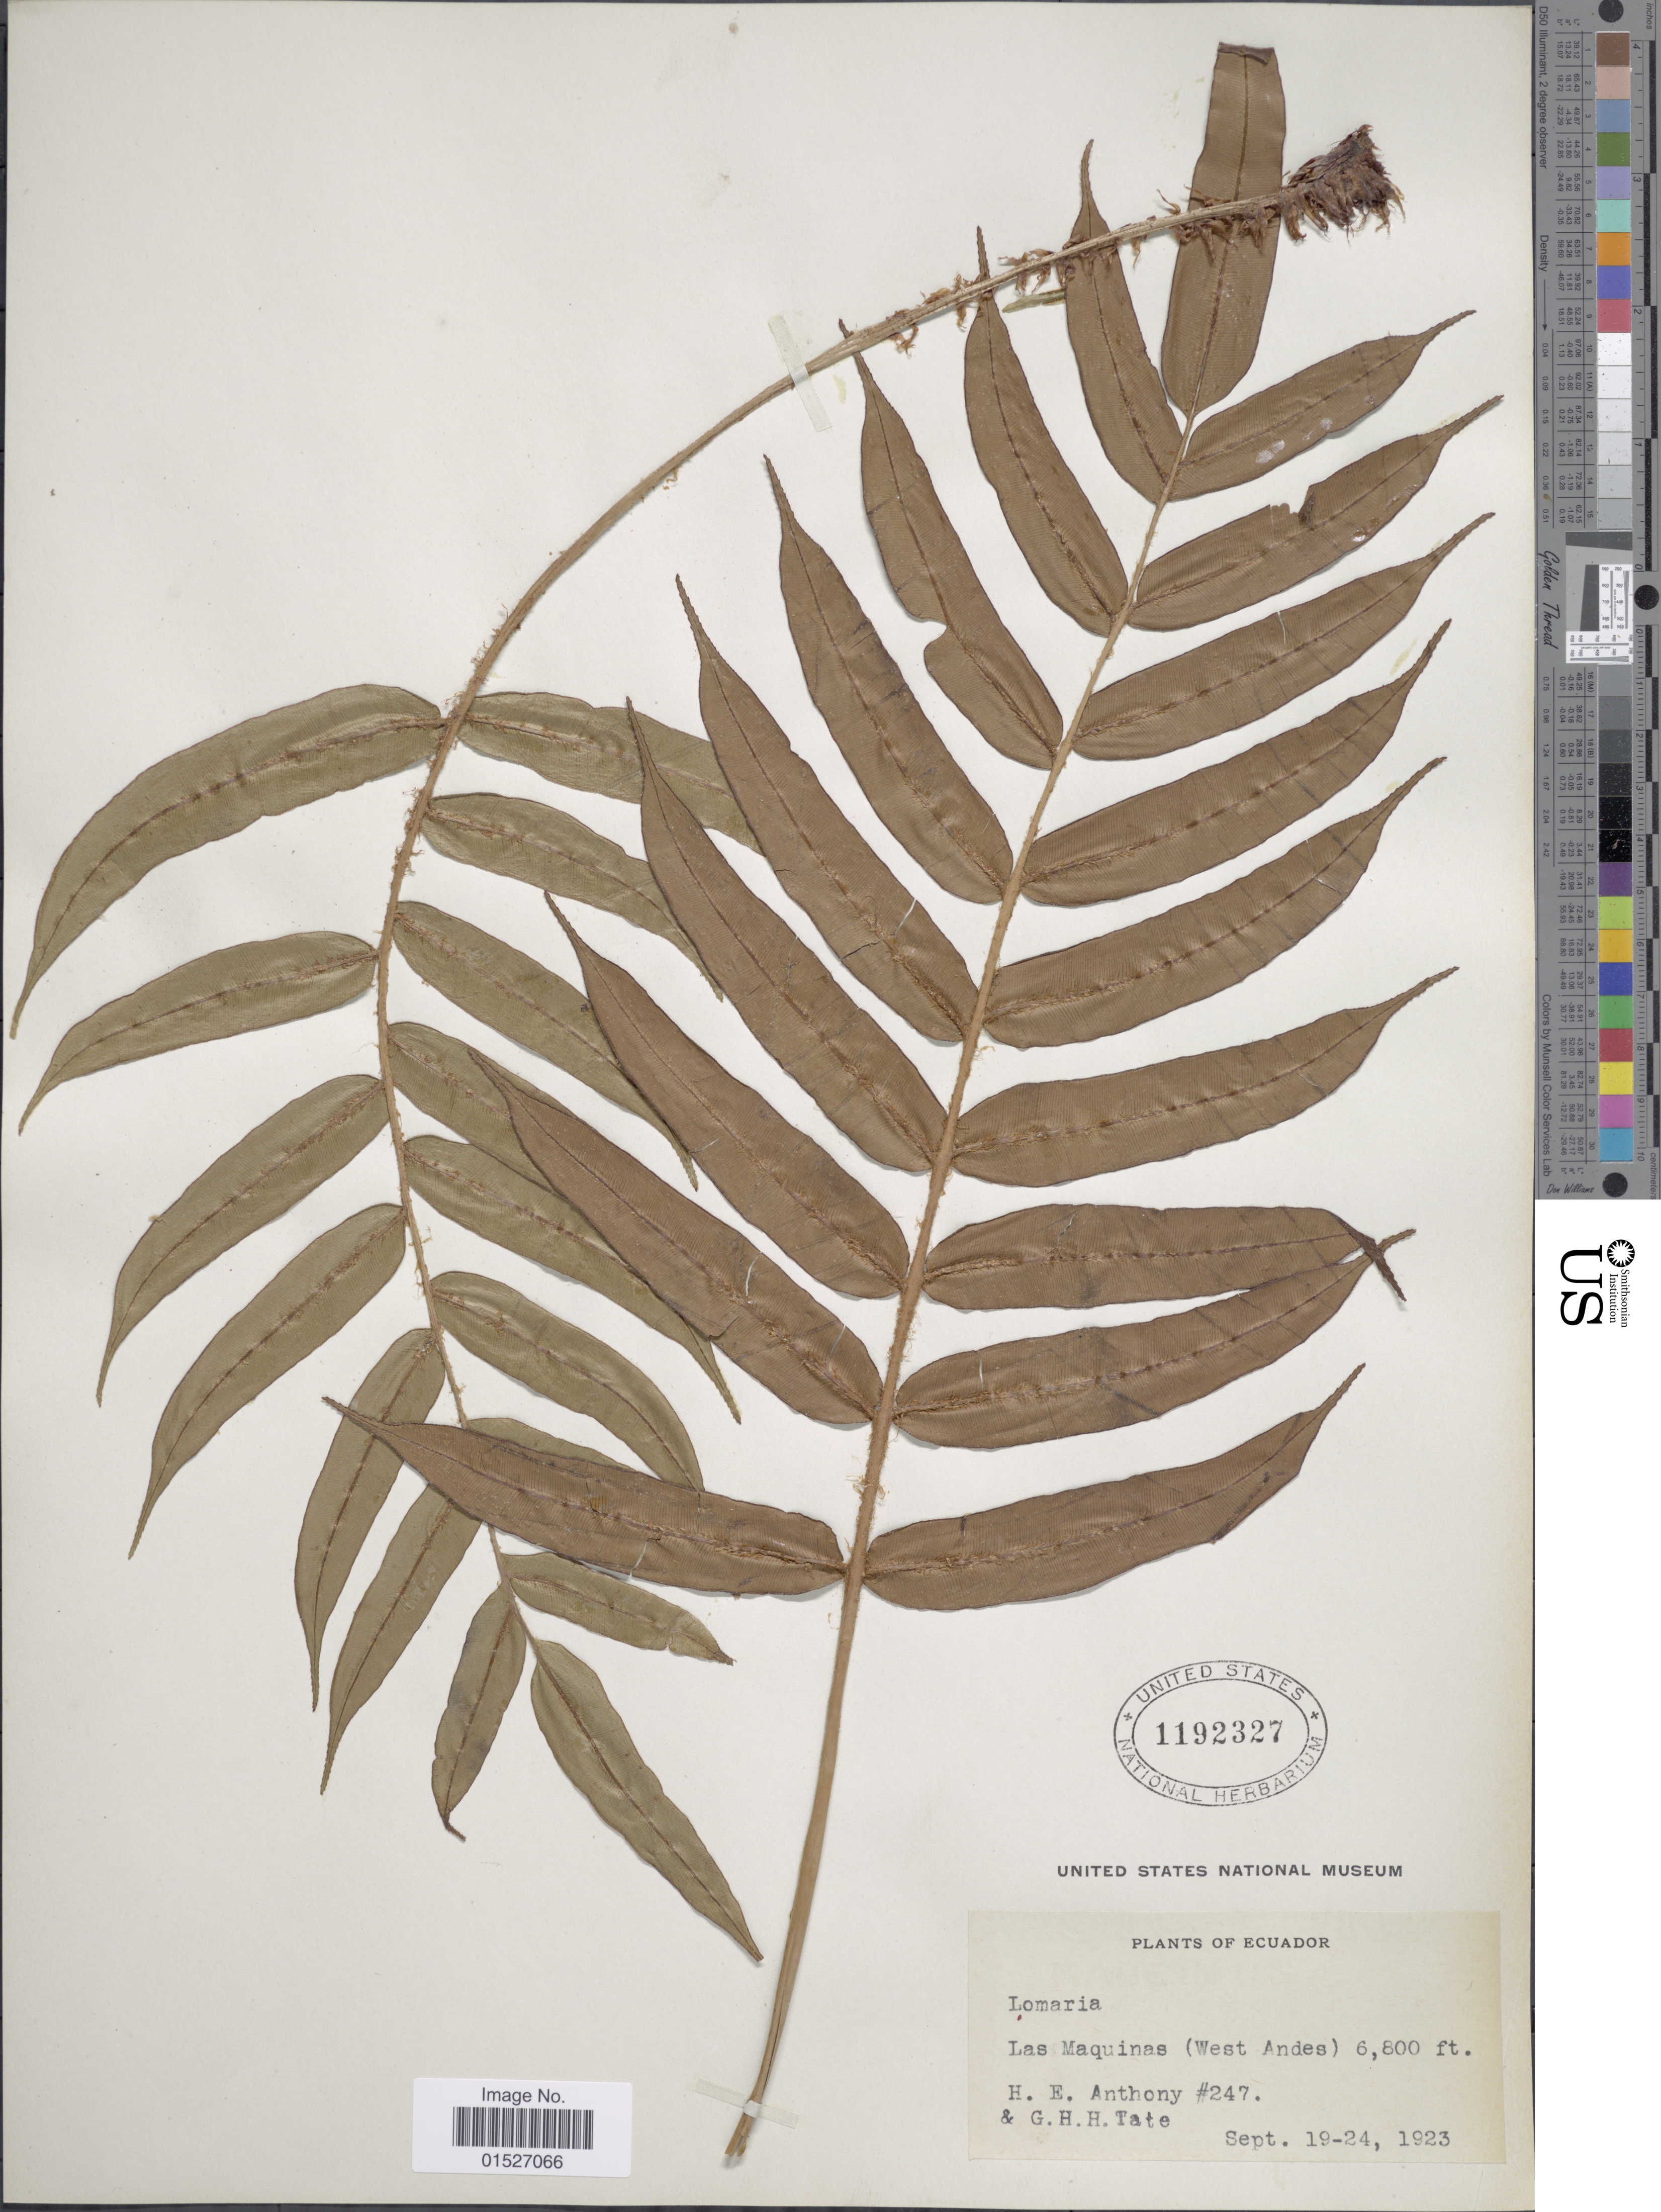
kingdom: Plantae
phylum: Tracheophyta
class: Polypodiopsida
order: Polypodiales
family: Blechnaceae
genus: Blechnum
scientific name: Blechnum sp.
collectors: H. E. Anthony & G. H. H.Tate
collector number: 247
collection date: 1923-09-19/1923-09-24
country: Ecuador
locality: Las Maquinas (west Andes)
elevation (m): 2073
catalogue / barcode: US 1192327